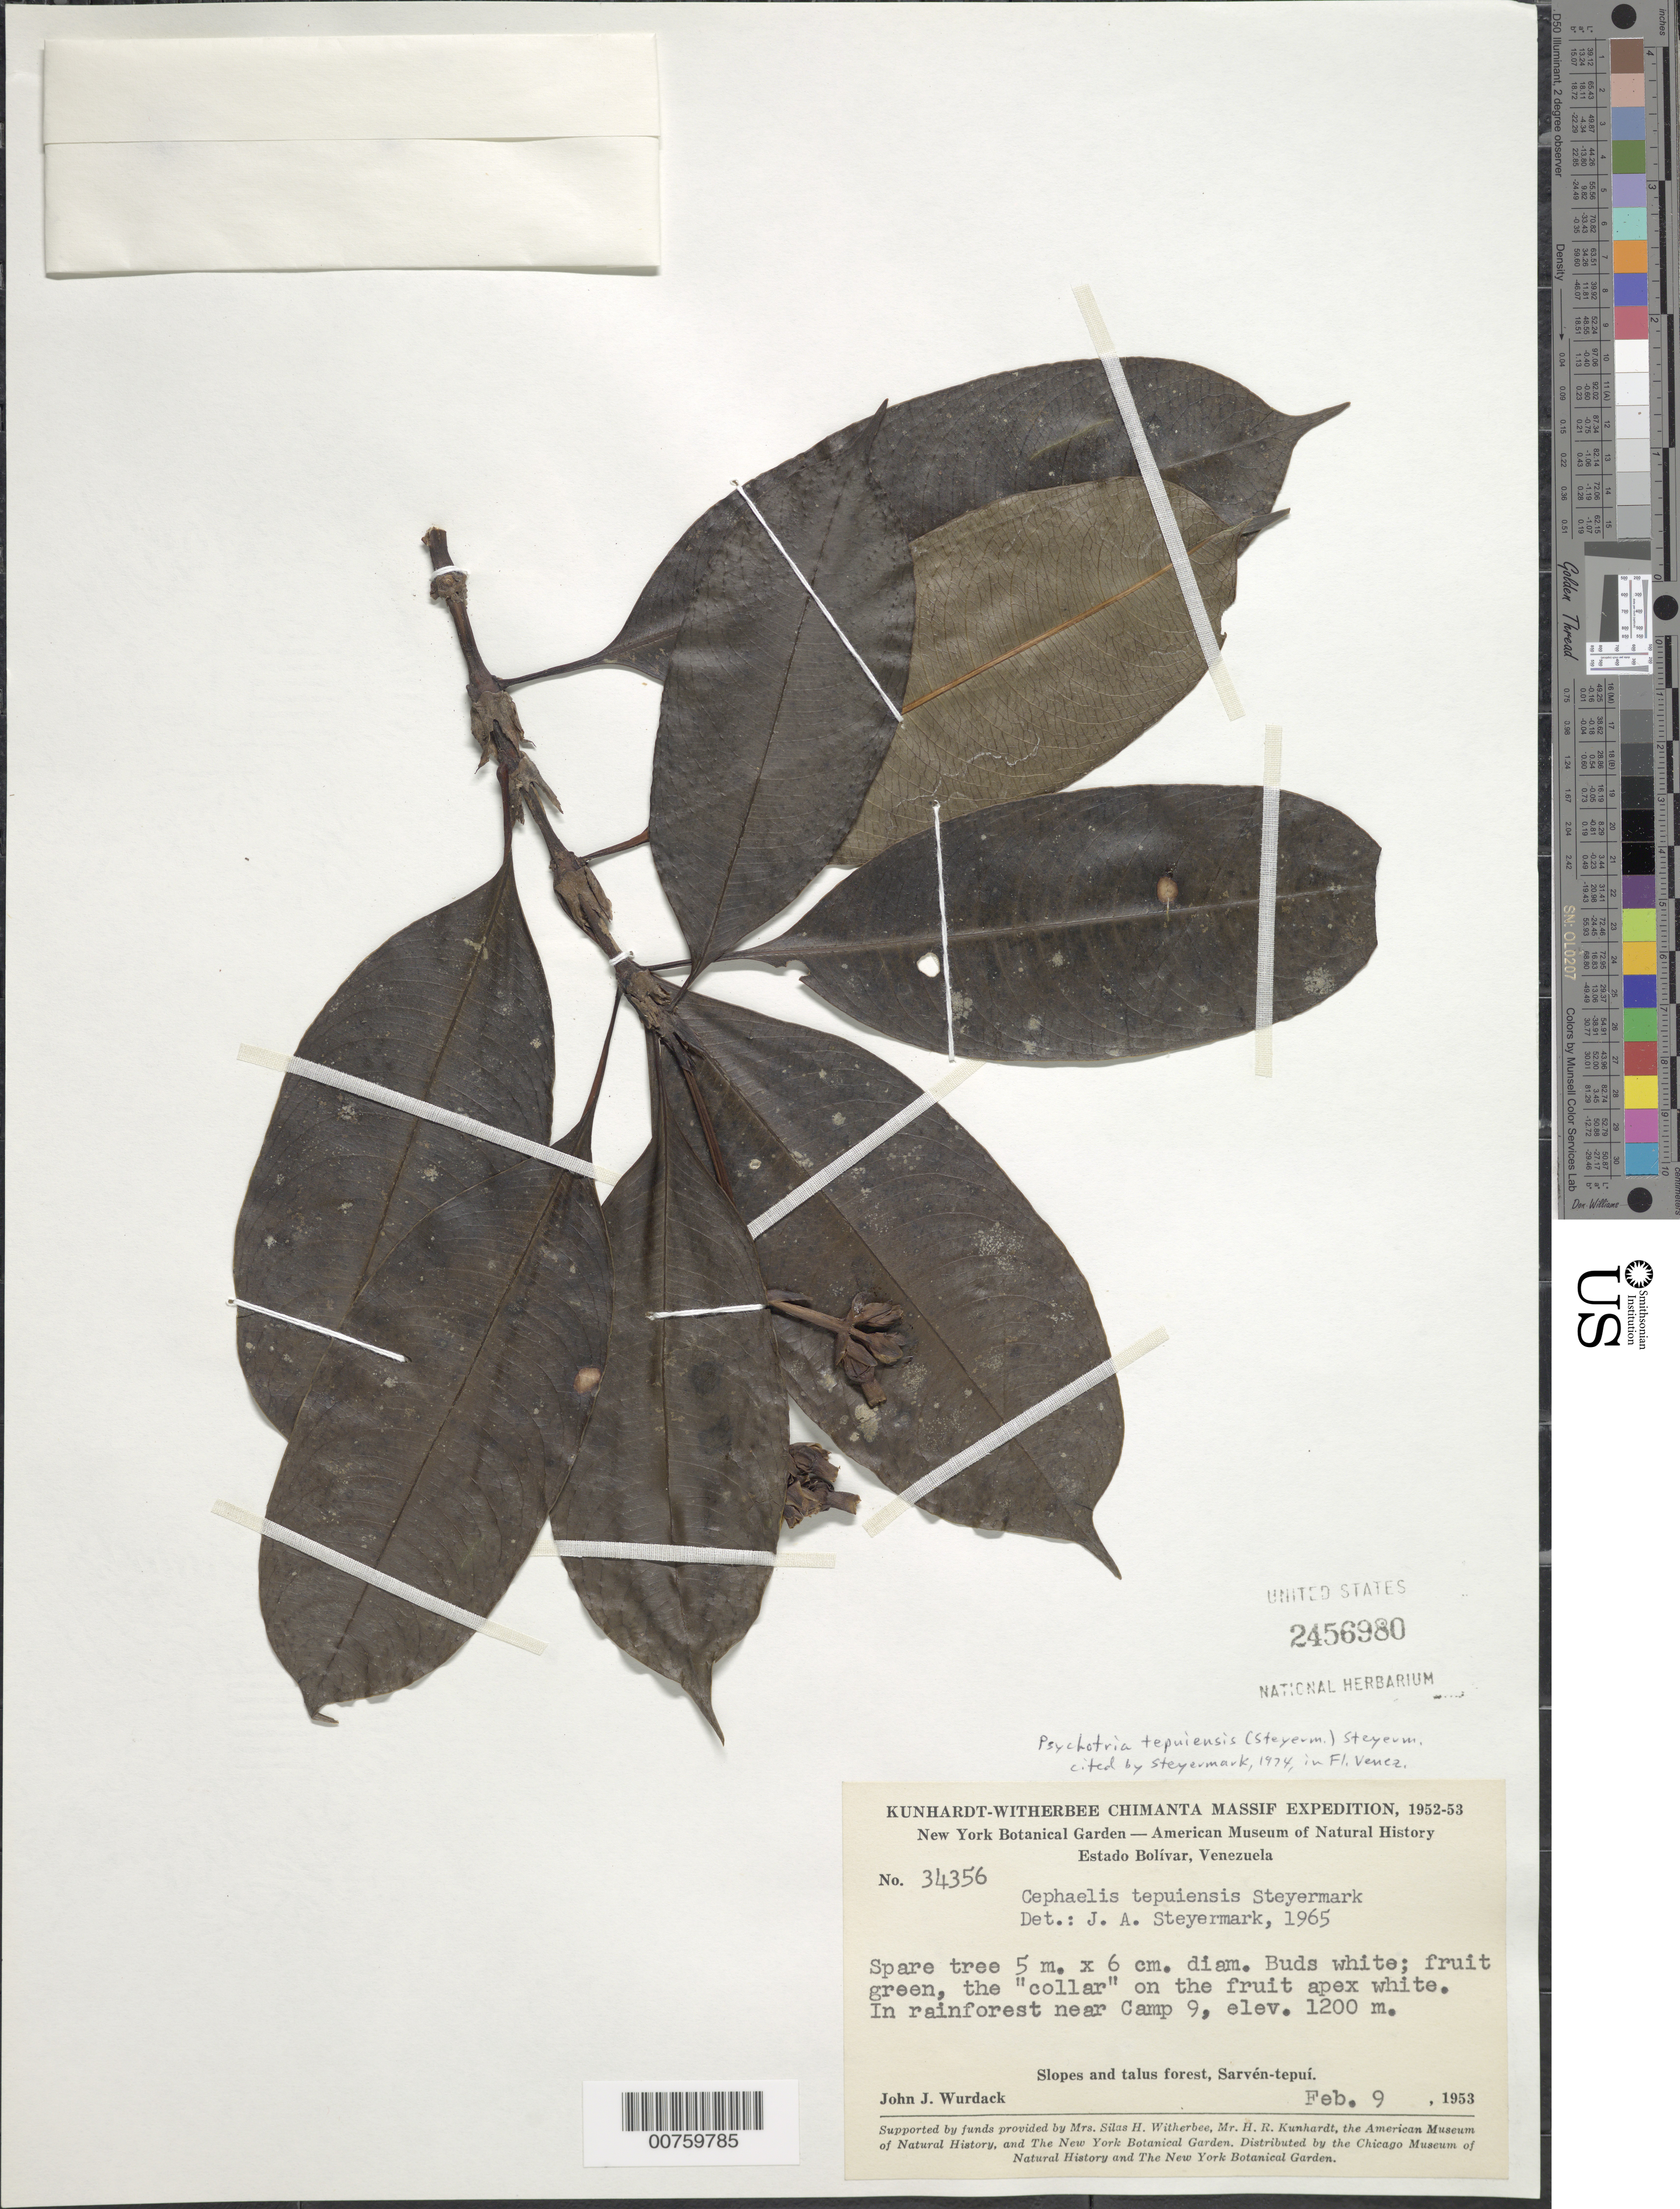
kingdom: Plantae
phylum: Tracheophyta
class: Magnoliopsida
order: Gentianales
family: Rubiaceae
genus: Psychotria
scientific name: Psychotria tepuiensis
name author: (Steyerm.) Steyerm.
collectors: J. J. Wurdack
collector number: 34356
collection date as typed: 9-Feb-53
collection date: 1953-02-09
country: Venezuela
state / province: Bolívar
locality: Río Sarrén, downstream for 1 km from camp 9, Sarven-Tepuí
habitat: Slopes and talus forest; in rainforest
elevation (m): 1200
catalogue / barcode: US 2456980